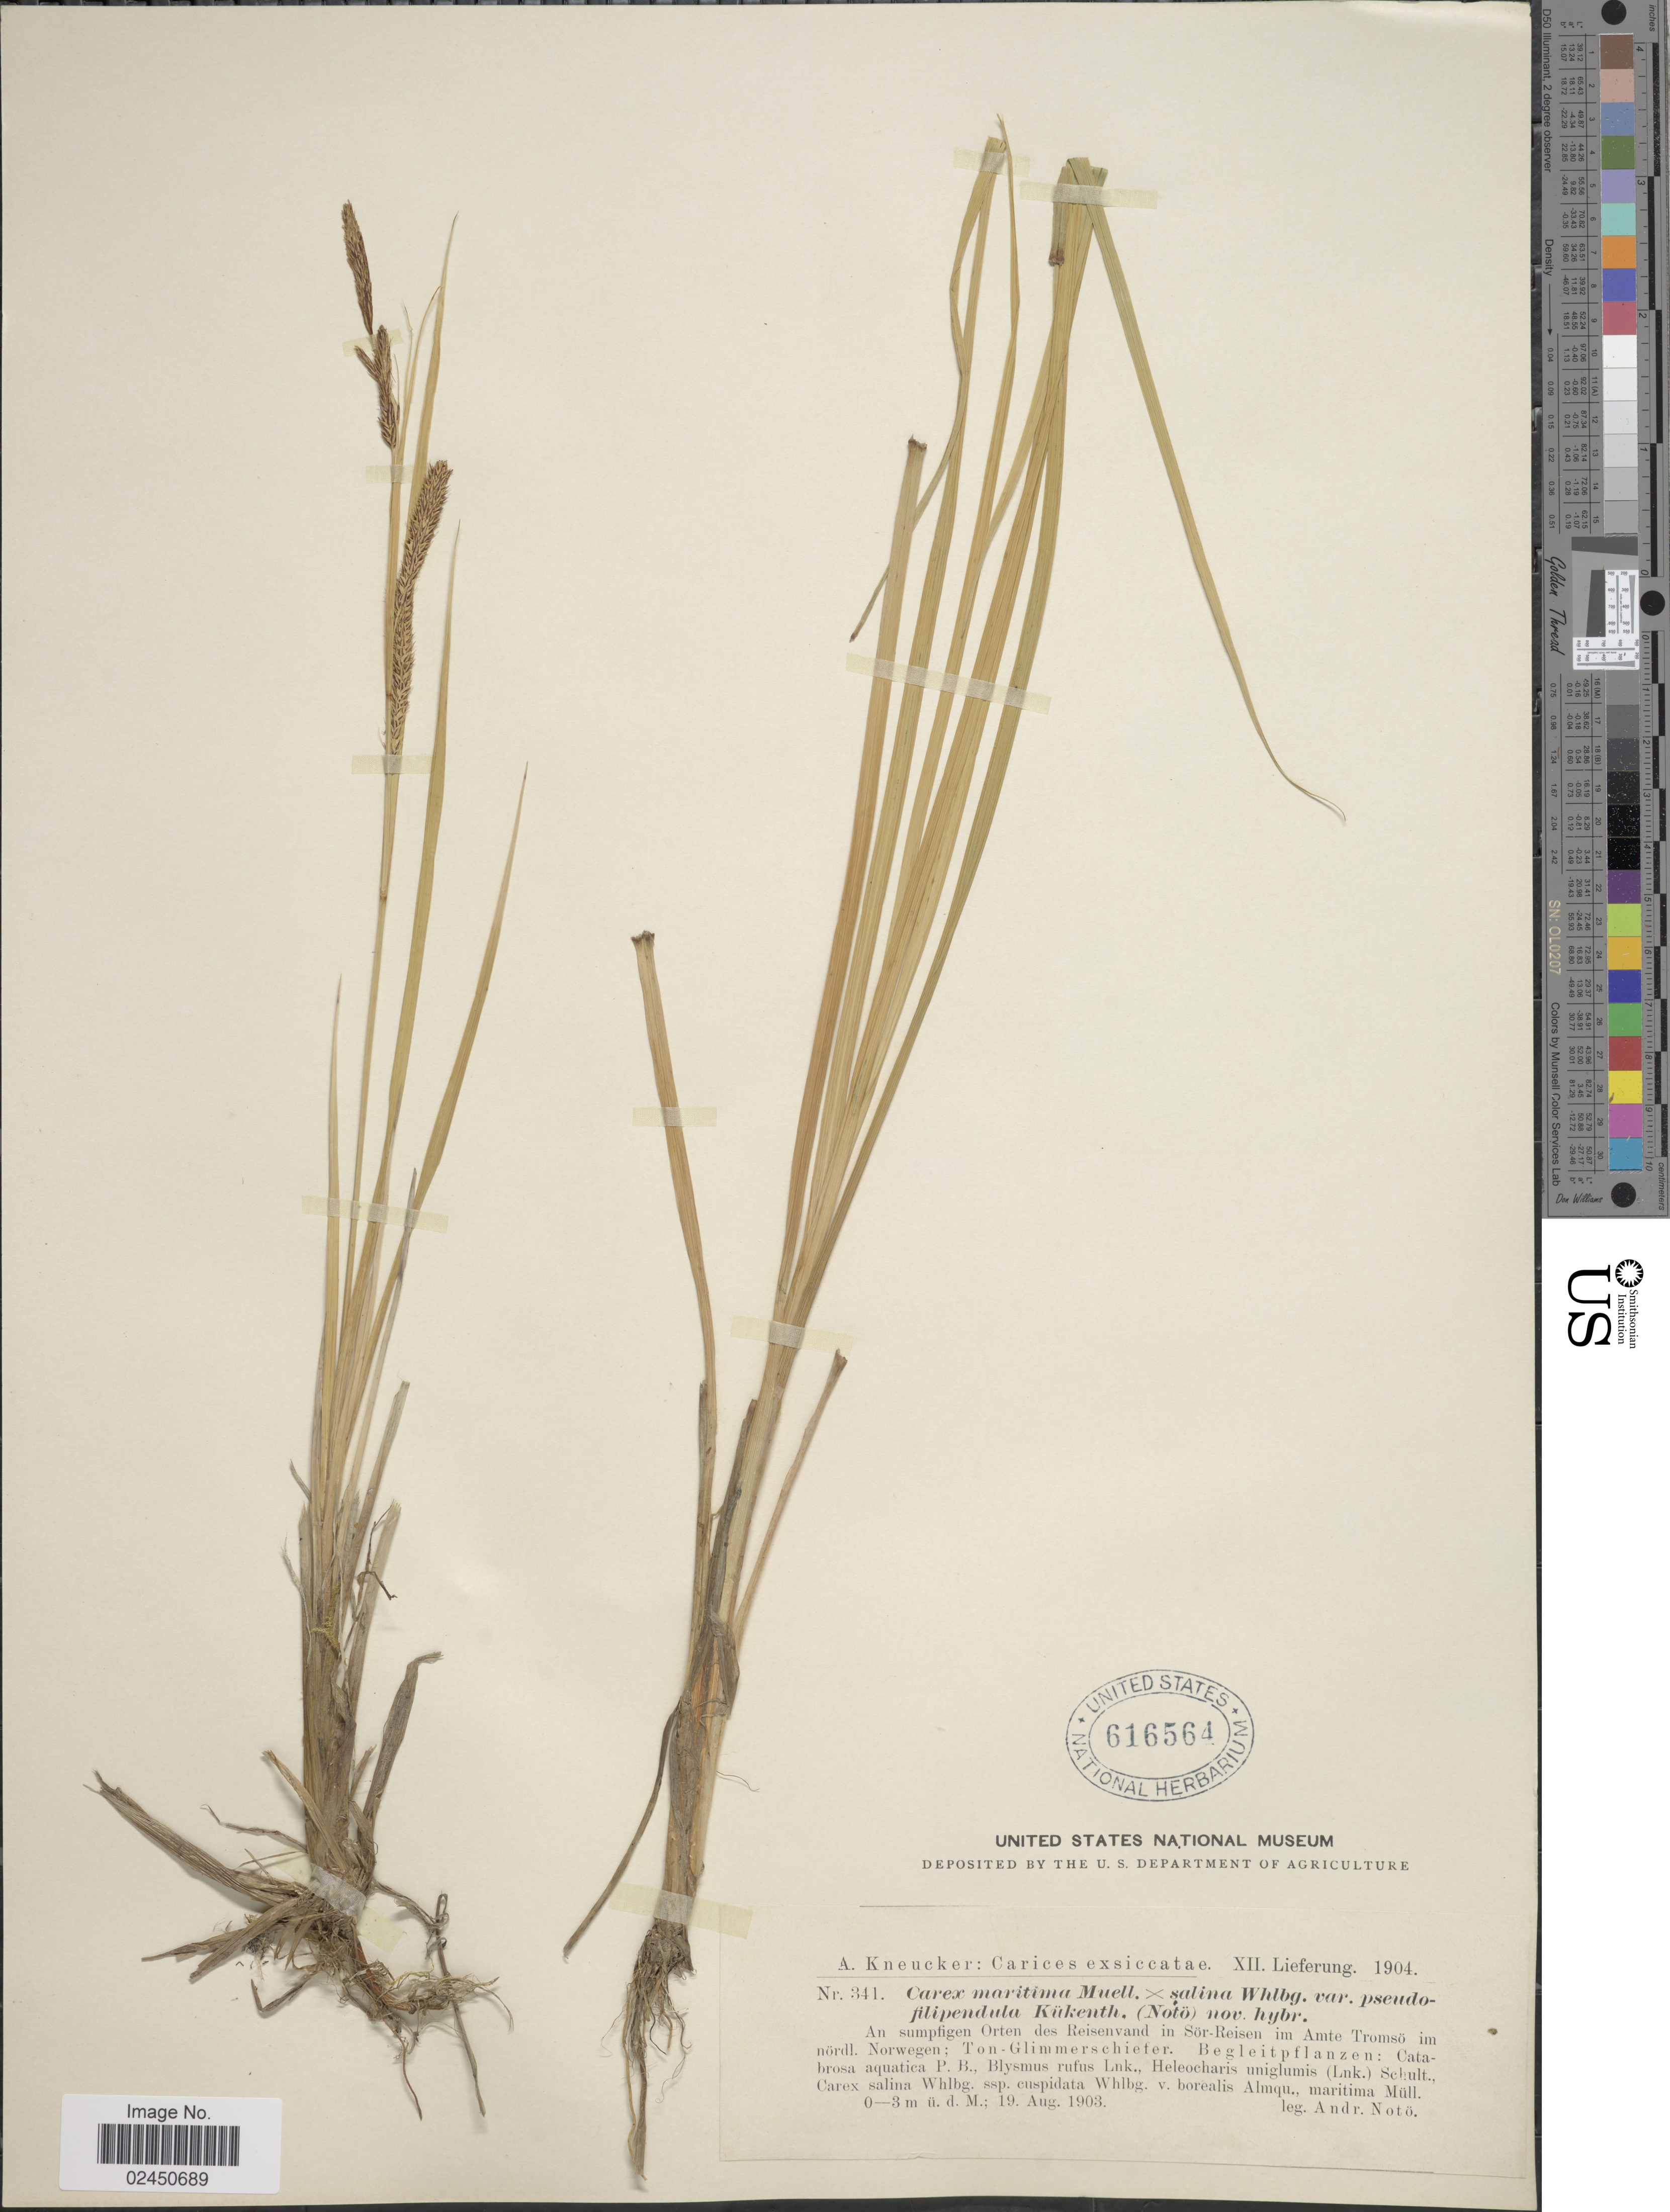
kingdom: Plantae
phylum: Tracheophyta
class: Liliopsida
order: Poales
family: Cyperaceae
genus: Carex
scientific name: Carex maritima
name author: Gunnerus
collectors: A. Noto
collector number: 341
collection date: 1903-08-19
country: Norway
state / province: Troms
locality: Orten des Reisenvand in Sor-Reisen im Amte Tromso im nordl. Norwegen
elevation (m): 0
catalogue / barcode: US 616564